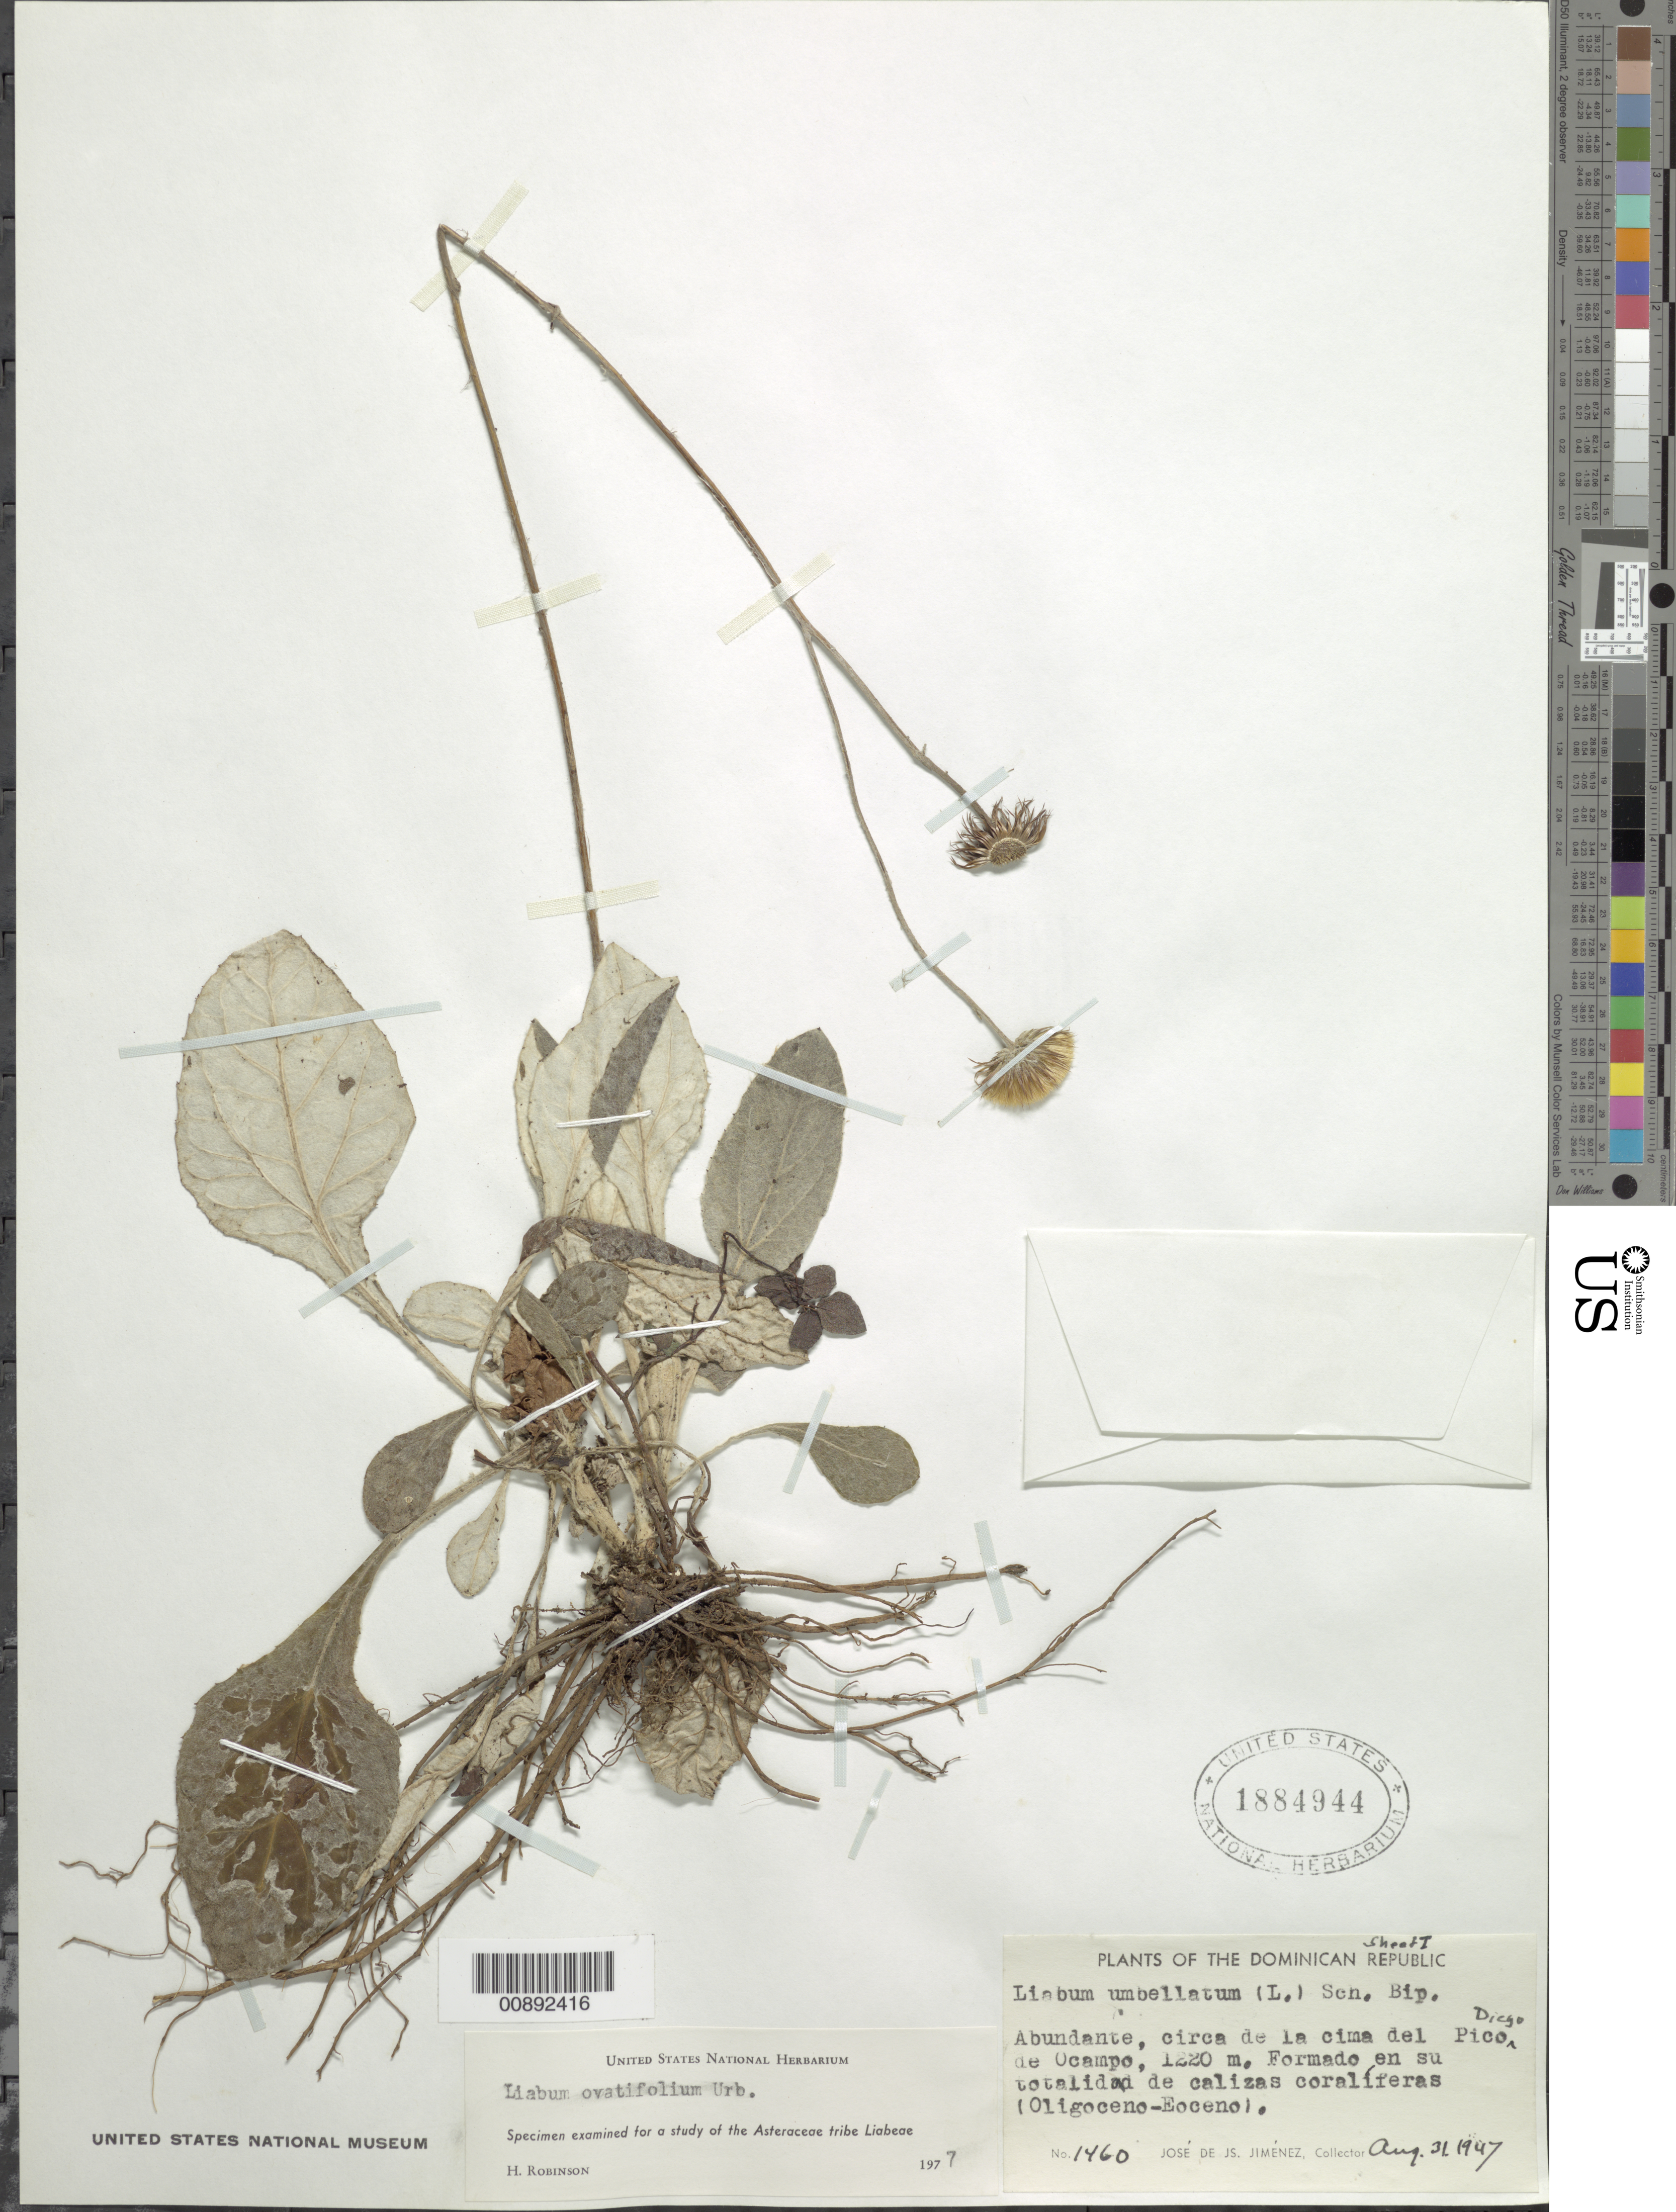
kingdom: Plantae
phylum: Tracheophyta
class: Magnoliopsida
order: Asterales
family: Asteraceae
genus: Liabum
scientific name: Liabum ovatifolium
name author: Urb.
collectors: J. J. Jiménez Almonte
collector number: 1460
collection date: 1947-08-31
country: Dominican Republic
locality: Abundante, circa de la cima del Pico Diego de Ocampo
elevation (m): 1220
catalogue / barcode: US 1884944